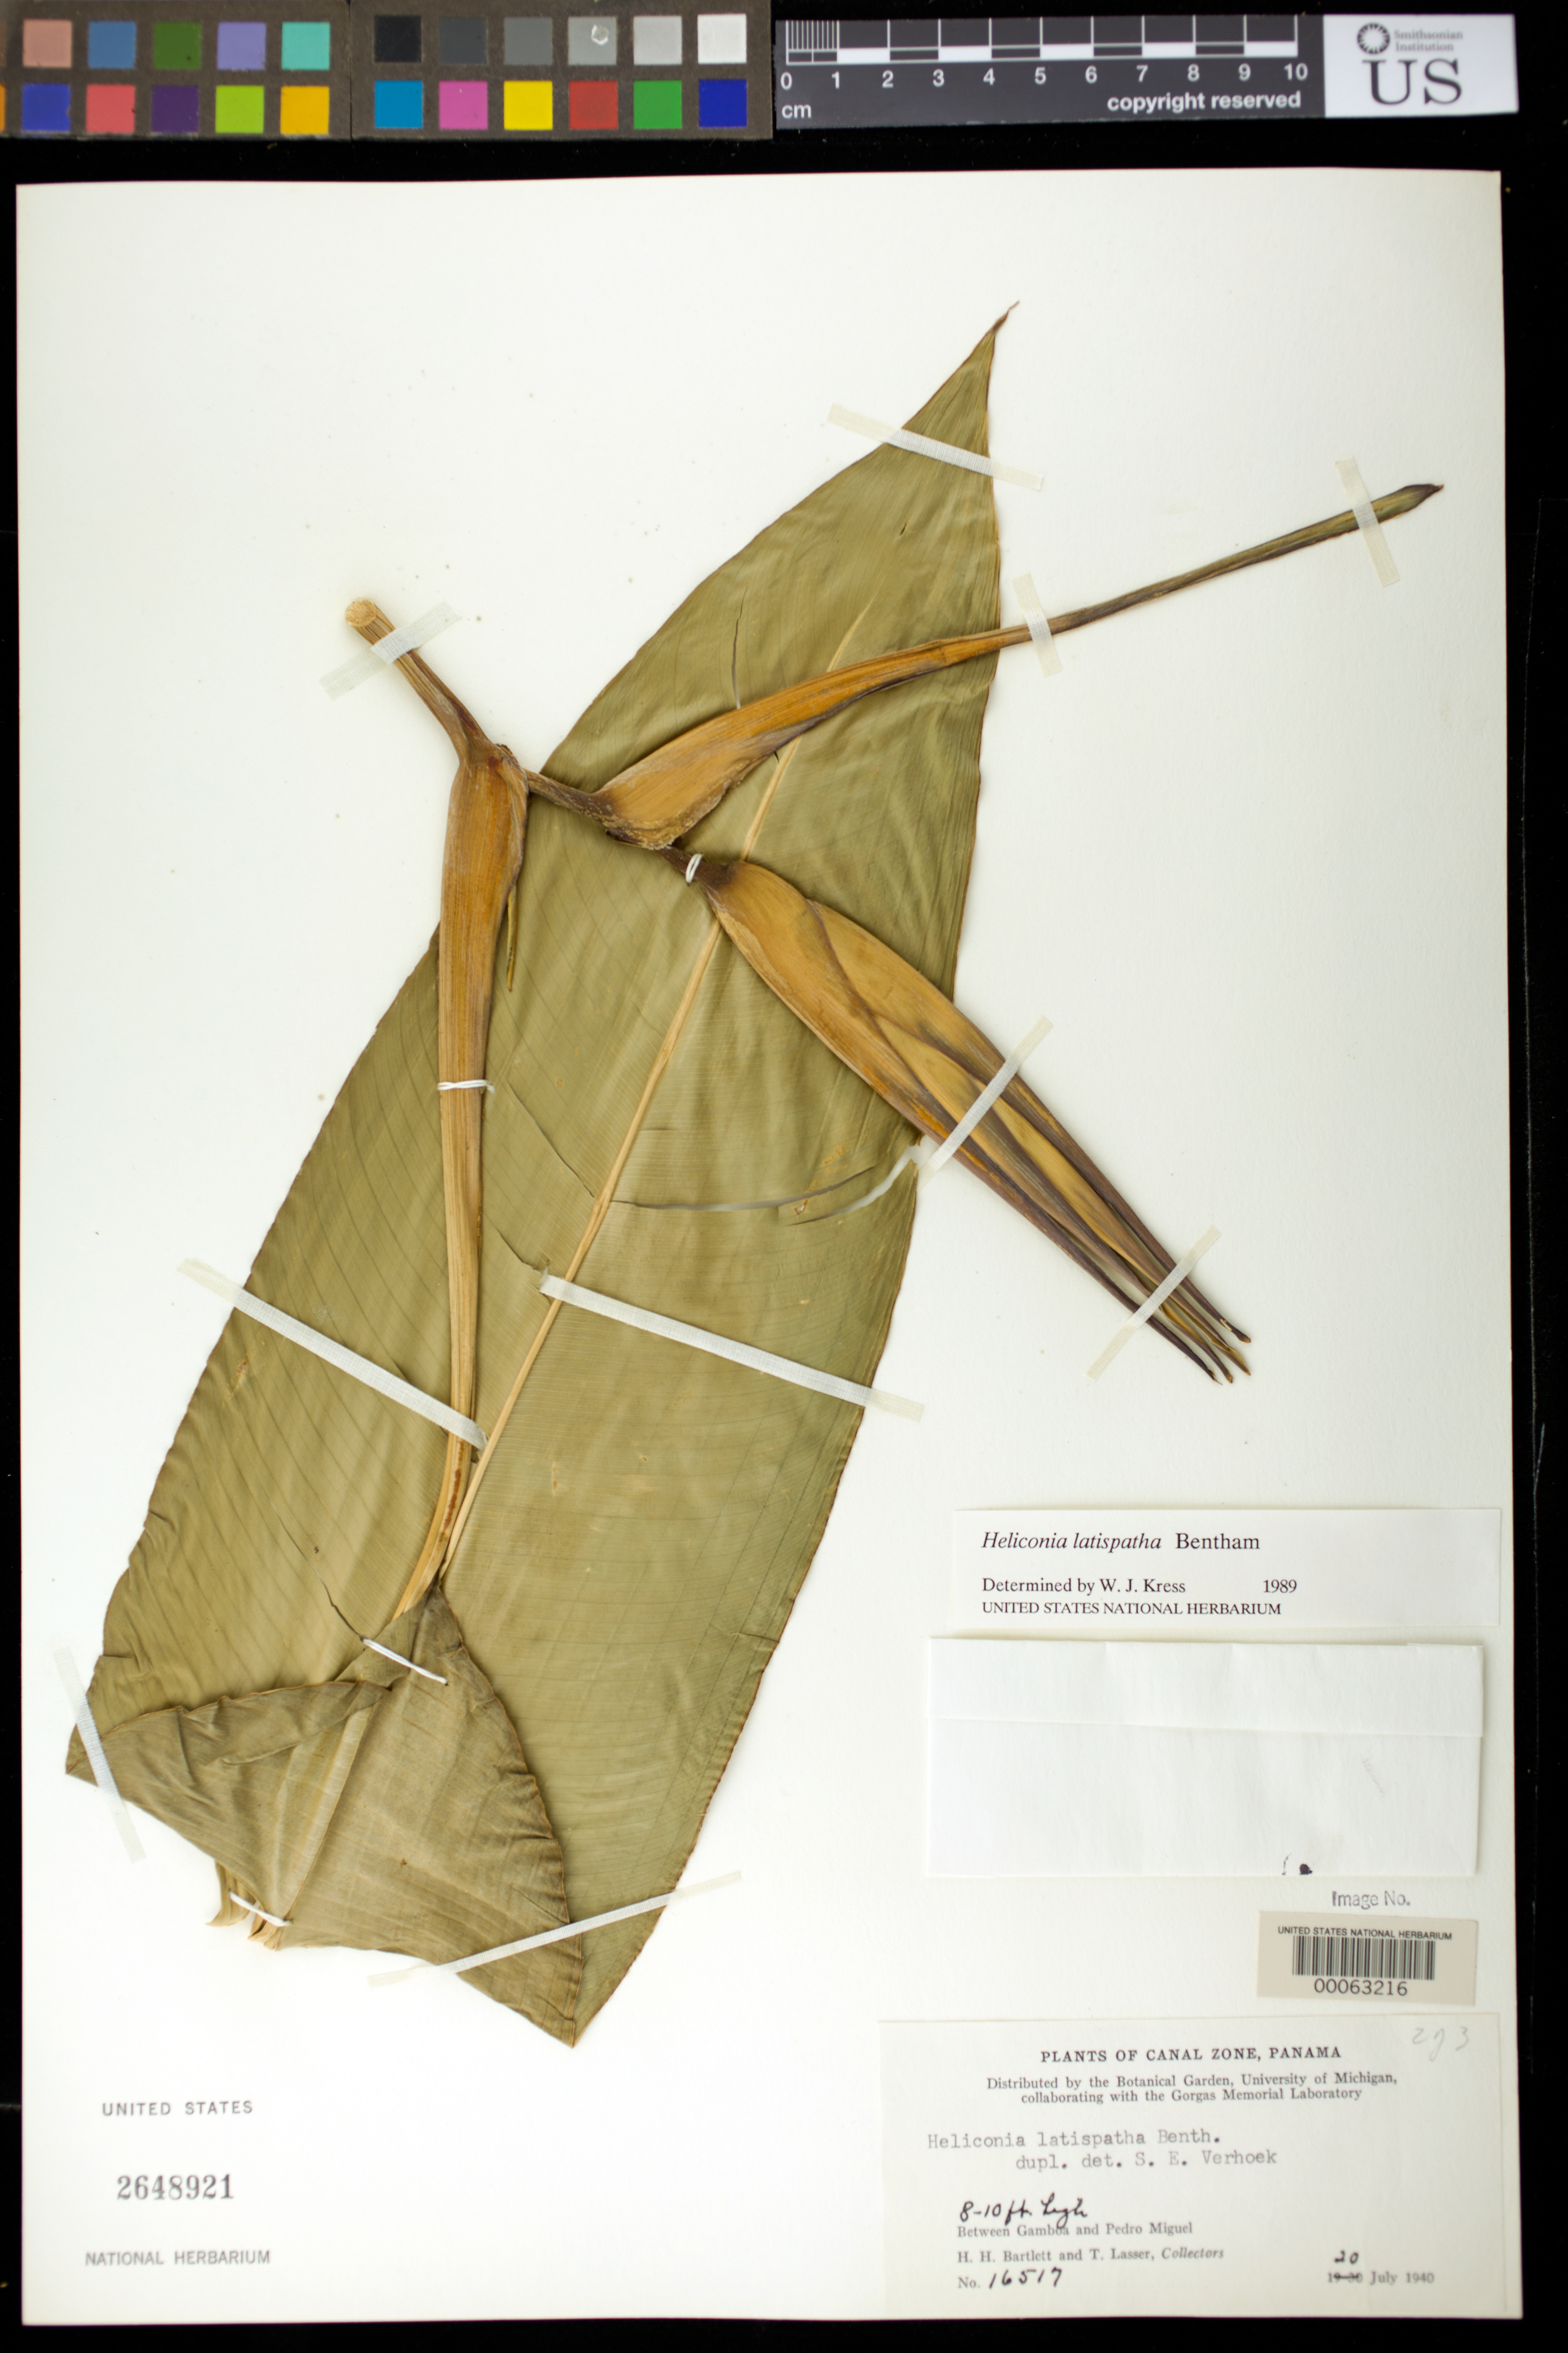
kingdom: Plantae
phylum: Tracheophyta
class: Liliopsida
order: Zingiberales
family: Heliconiaceae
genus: Heliconia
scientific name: Heliconia latispatha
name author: Benth.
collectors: H. H. Bartlett & T. Lasser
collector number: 16517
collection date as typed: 20 Jul 1940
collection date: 1940-07-20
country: Panama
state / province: Colón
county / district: Canal Zone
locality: Between Gamboa and Pedro Miguel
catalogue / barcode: US 2648921